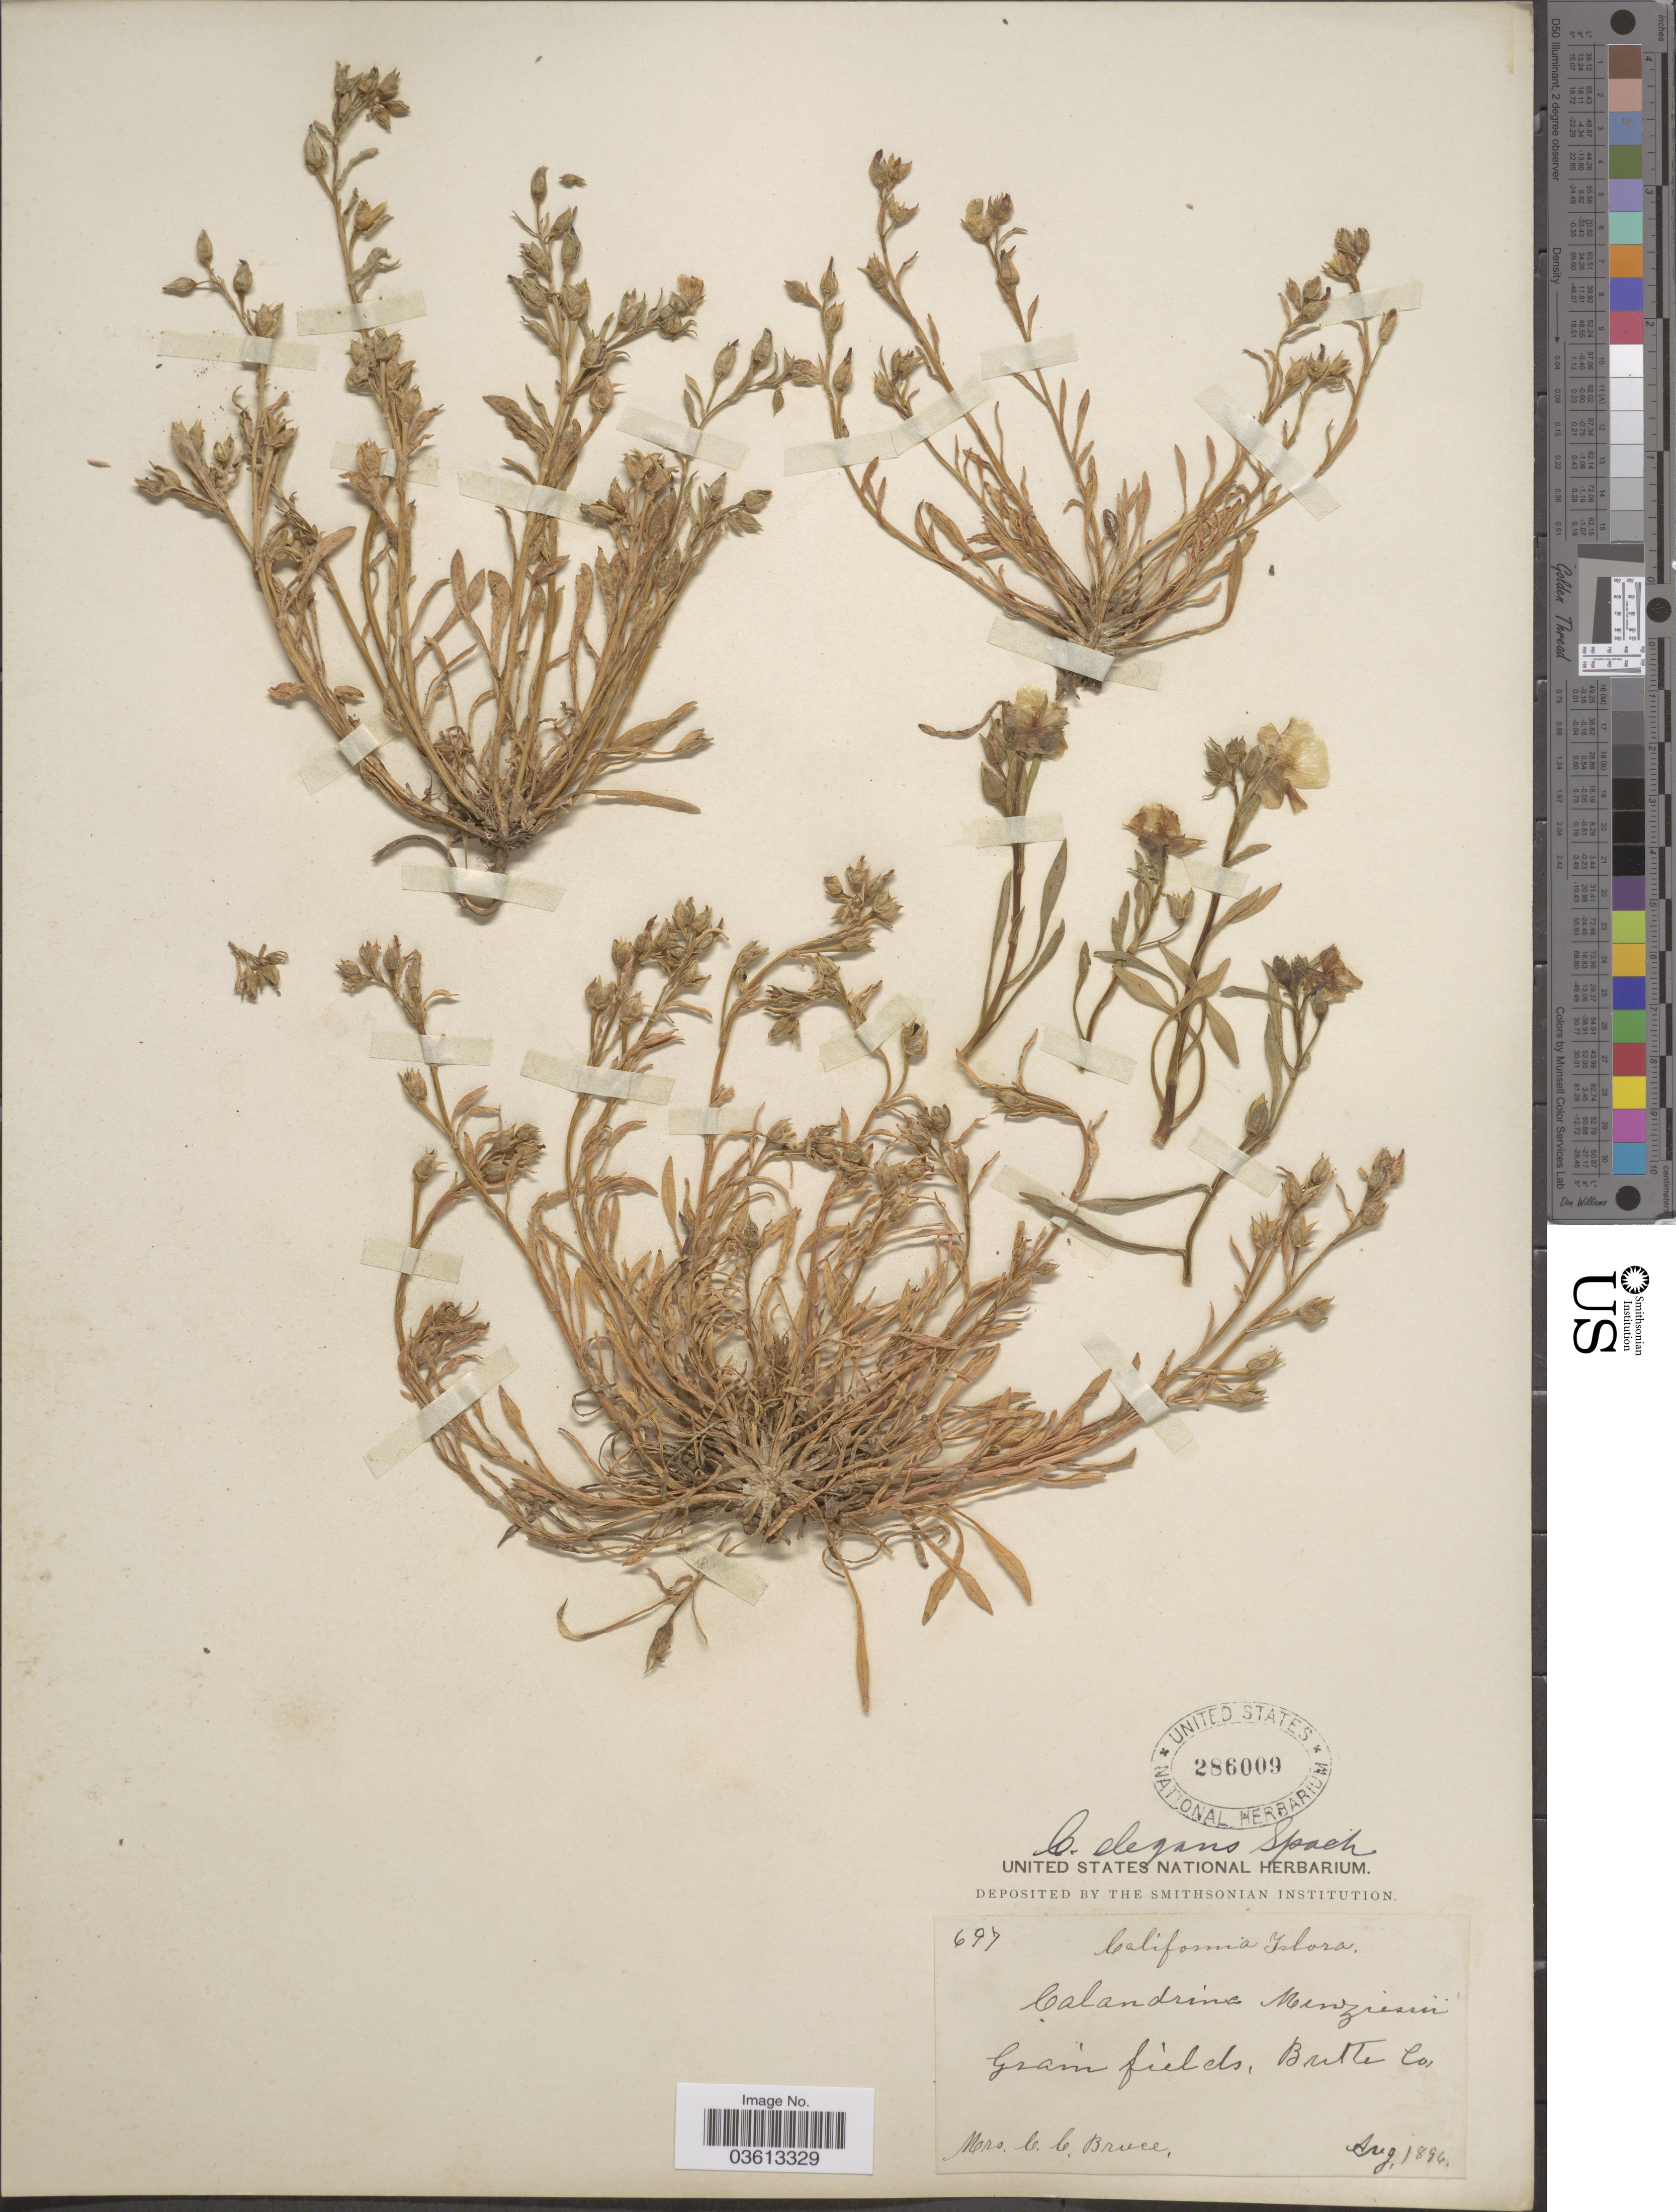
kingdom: Plantae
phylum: Tracheophyta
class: Magnoliopsida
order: Caryophyllales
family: Montiaceae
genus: Calandrinia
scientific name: Calandrinia ciliata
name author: (Ruiz & Pav.) DC.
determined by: Strong, Mark T., (BOT), Smithsonian Institution - National Museum of Natural History (UNITED STATES)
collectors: C. Bruce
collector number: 697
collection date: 1896-08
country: United States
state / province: California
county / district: Butte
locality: Grain fields, Butte Co.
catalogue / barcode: US 286009